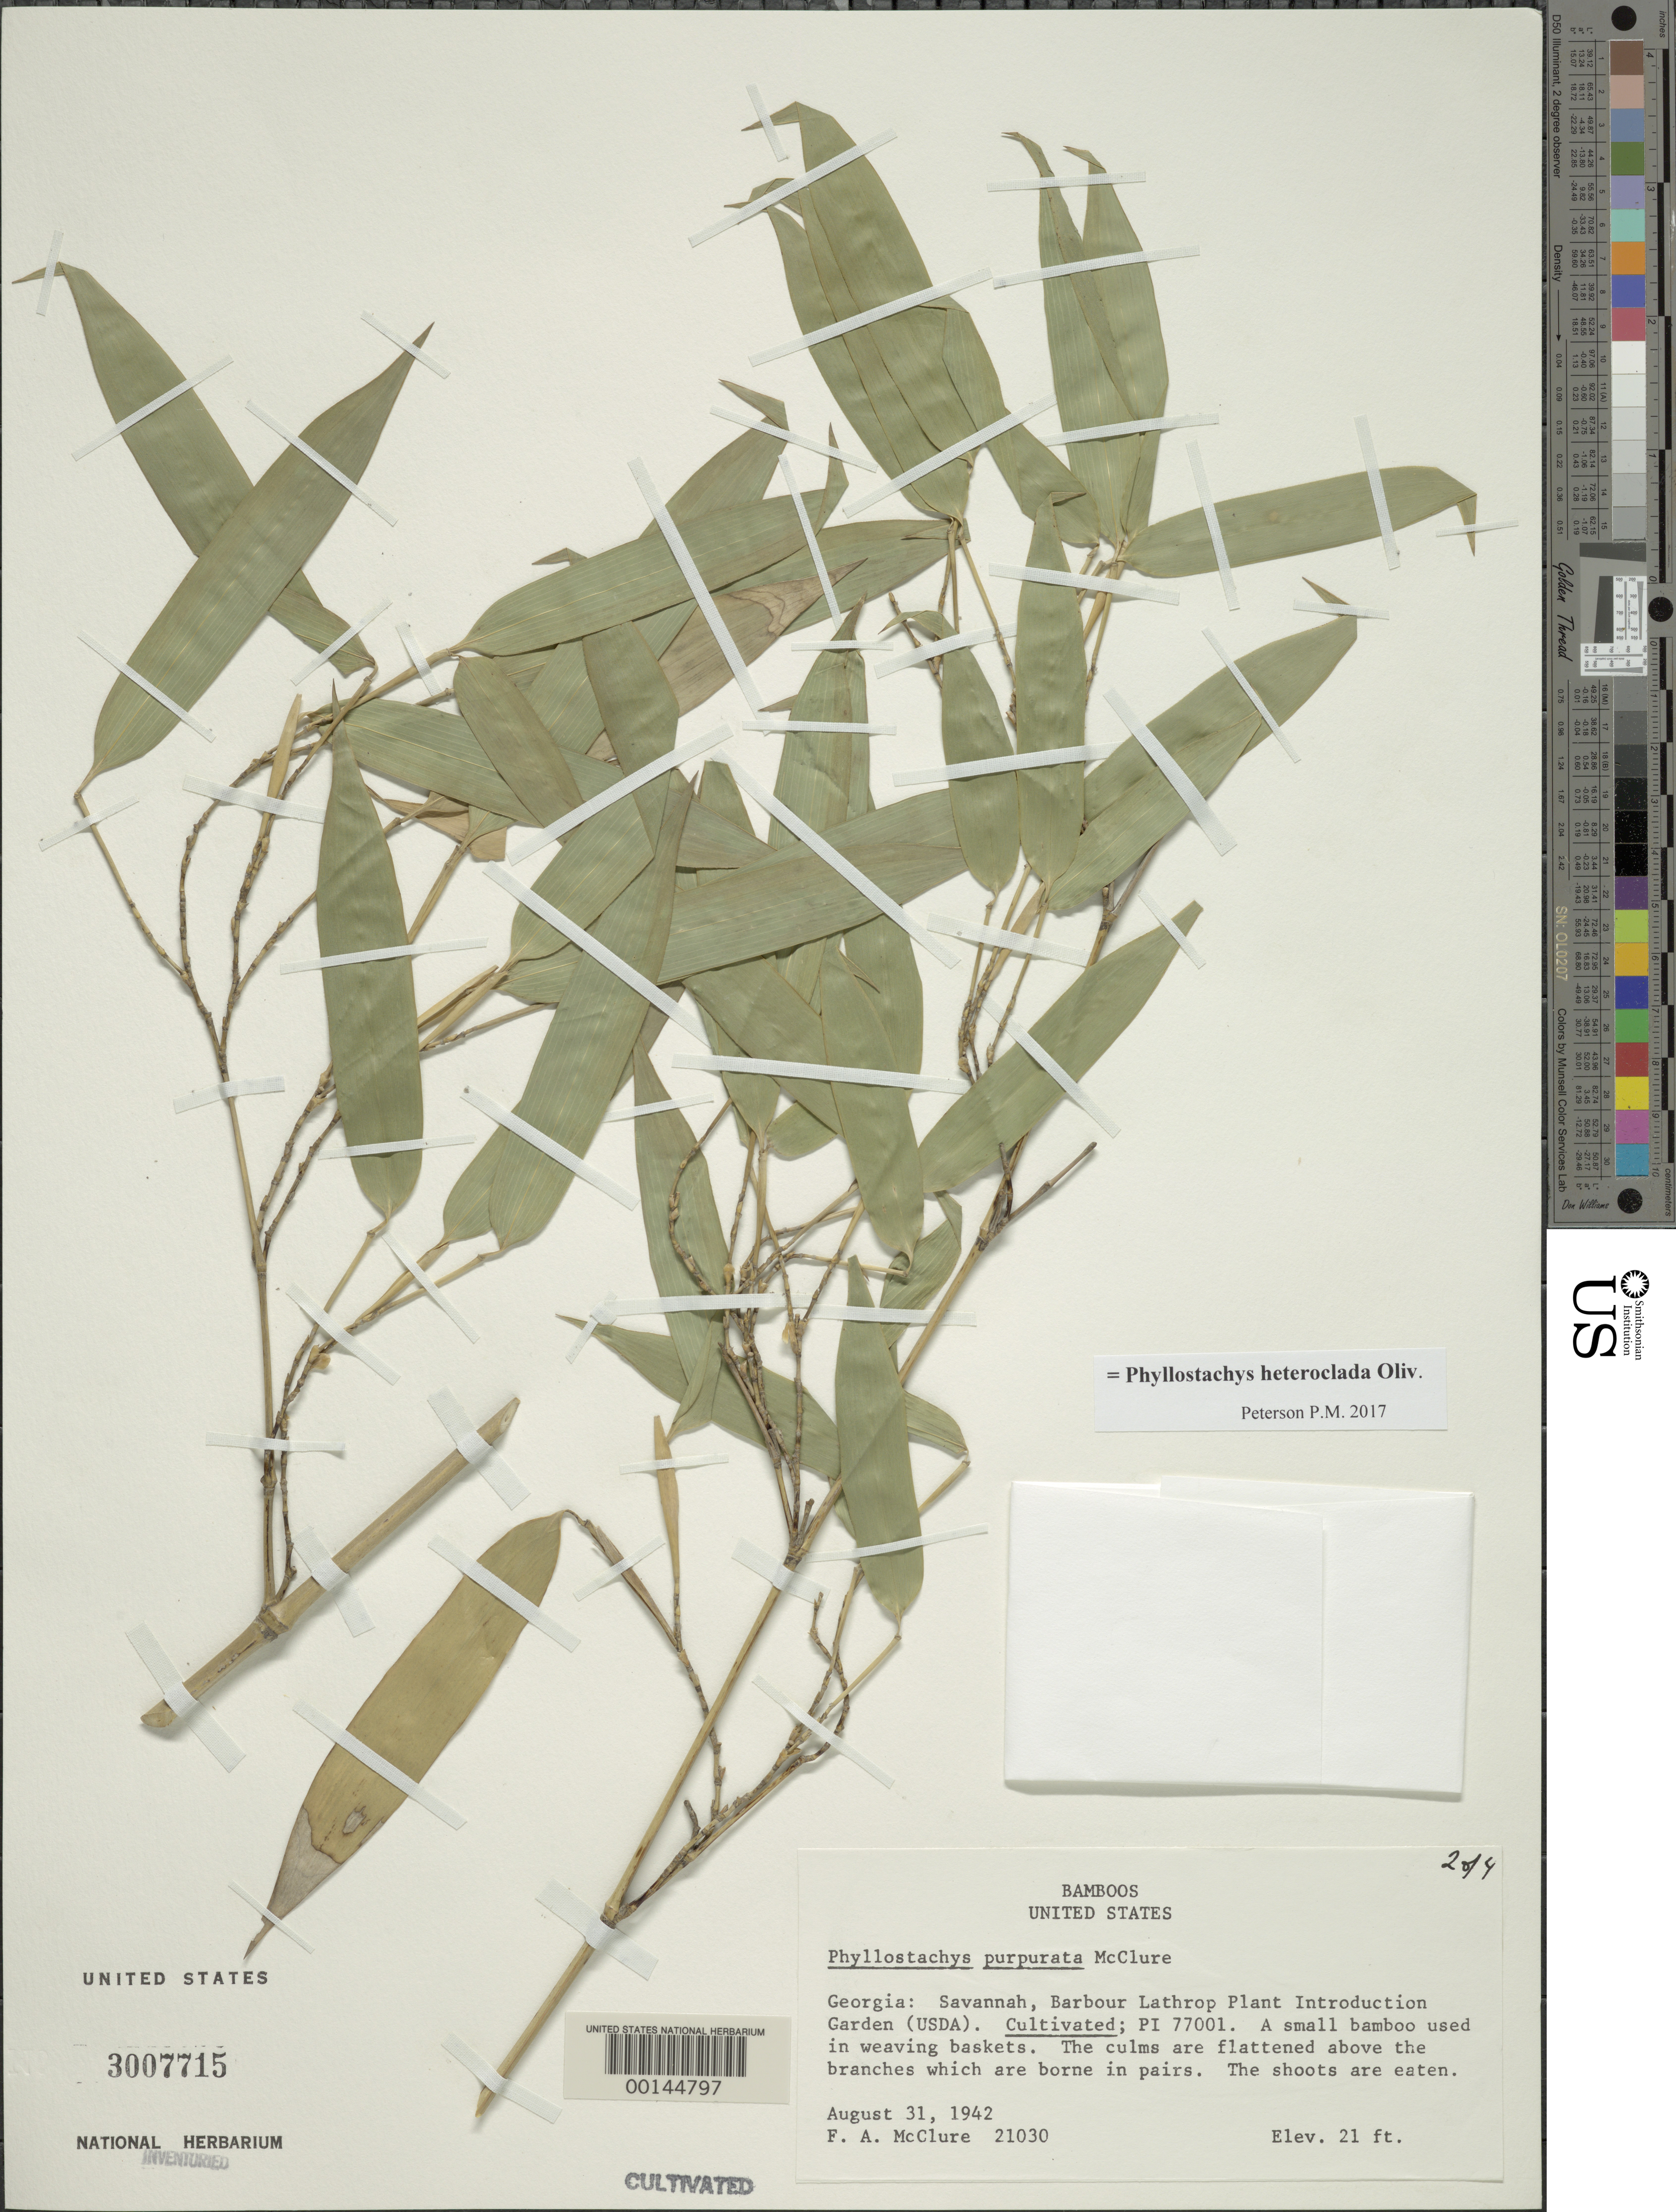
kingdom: Plantae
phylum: Tracheophyta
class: Liliopsida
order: Poales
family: Poaceae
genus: Phyllostachys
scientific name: Phyllostachys heteroclada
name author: Oliv.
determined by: Poaceae Reorganization Project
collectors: F. A. McClure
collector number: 21030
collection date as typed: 31 Aug 1942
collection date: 1942-08-31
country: United States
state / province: Georgia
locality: Savannah, barbour lathrop p.i. garden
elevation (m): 6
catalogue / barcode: US 3007715